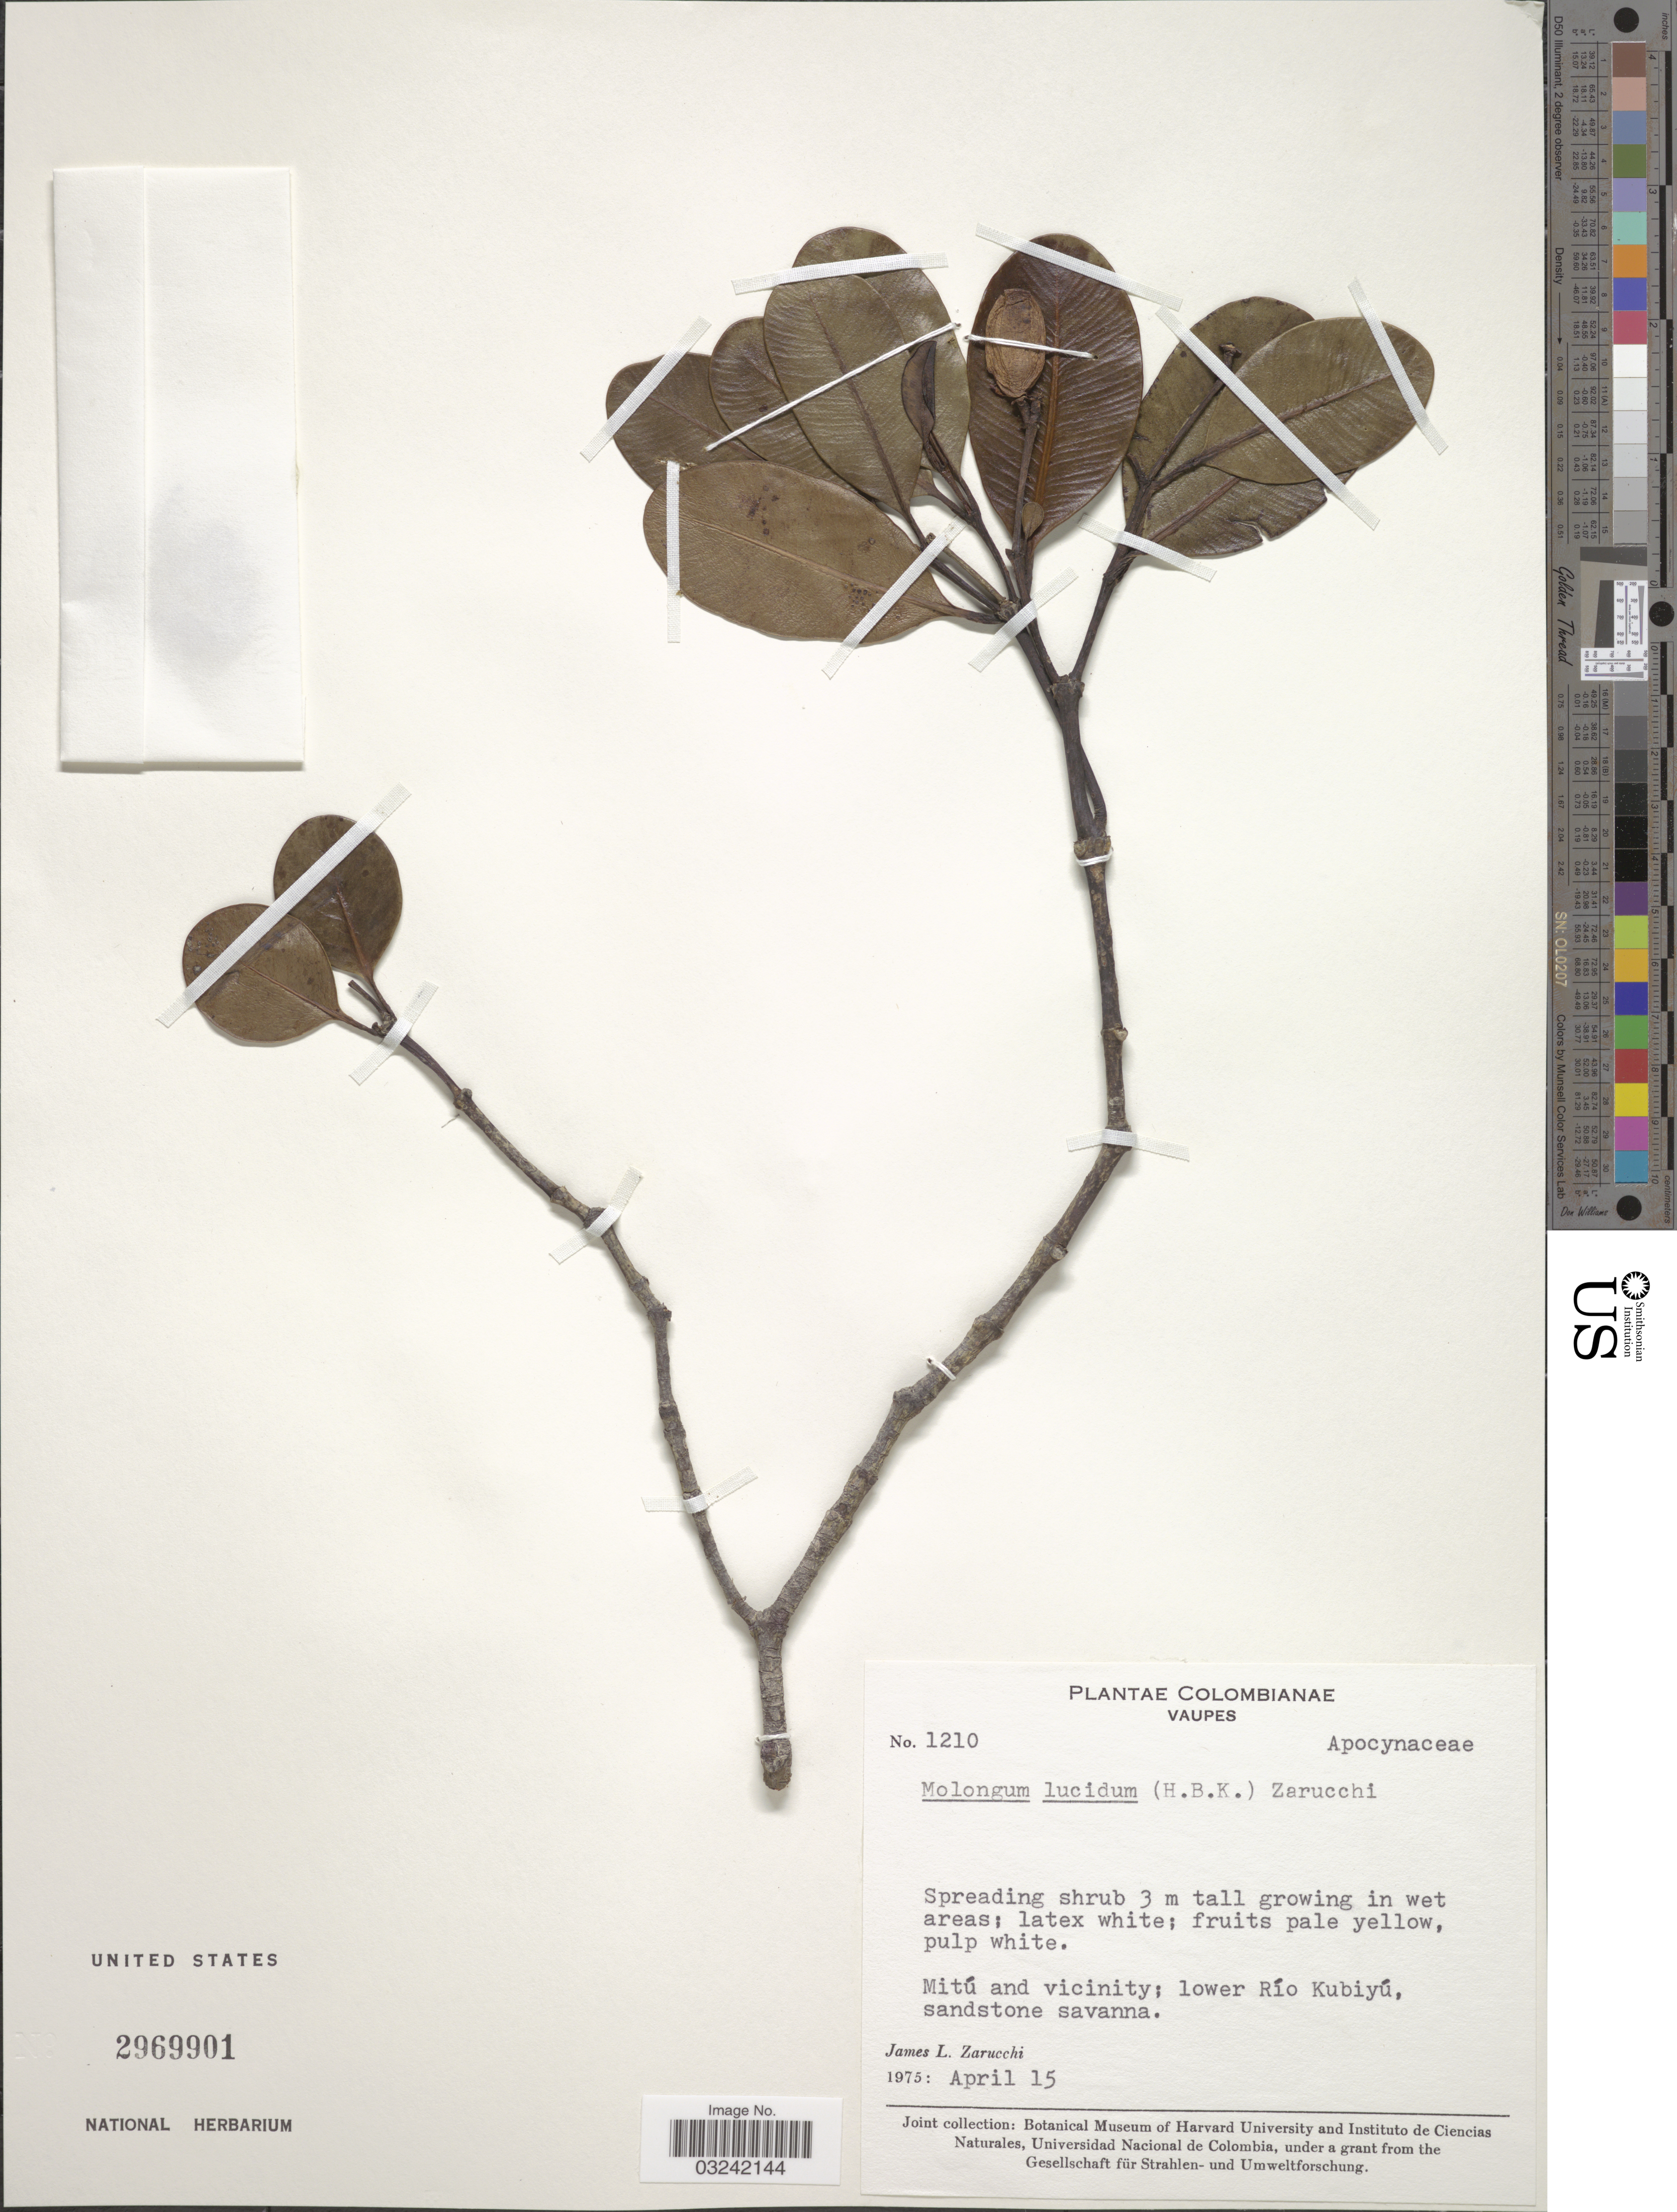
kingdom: Plantae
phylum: Tracheophyta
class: Magnoliopsida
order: Gentianales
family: Apocynaceae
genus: Molongum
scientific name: Molongum lucidum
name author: (Kunth) Zarucchi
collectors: J. L. Zarucchi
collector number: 1210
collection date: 1975-04-15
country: Colombia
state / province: Vaupés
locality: Mitú and vicinity; lower Río Kubiyú.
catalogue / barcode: US 2969901